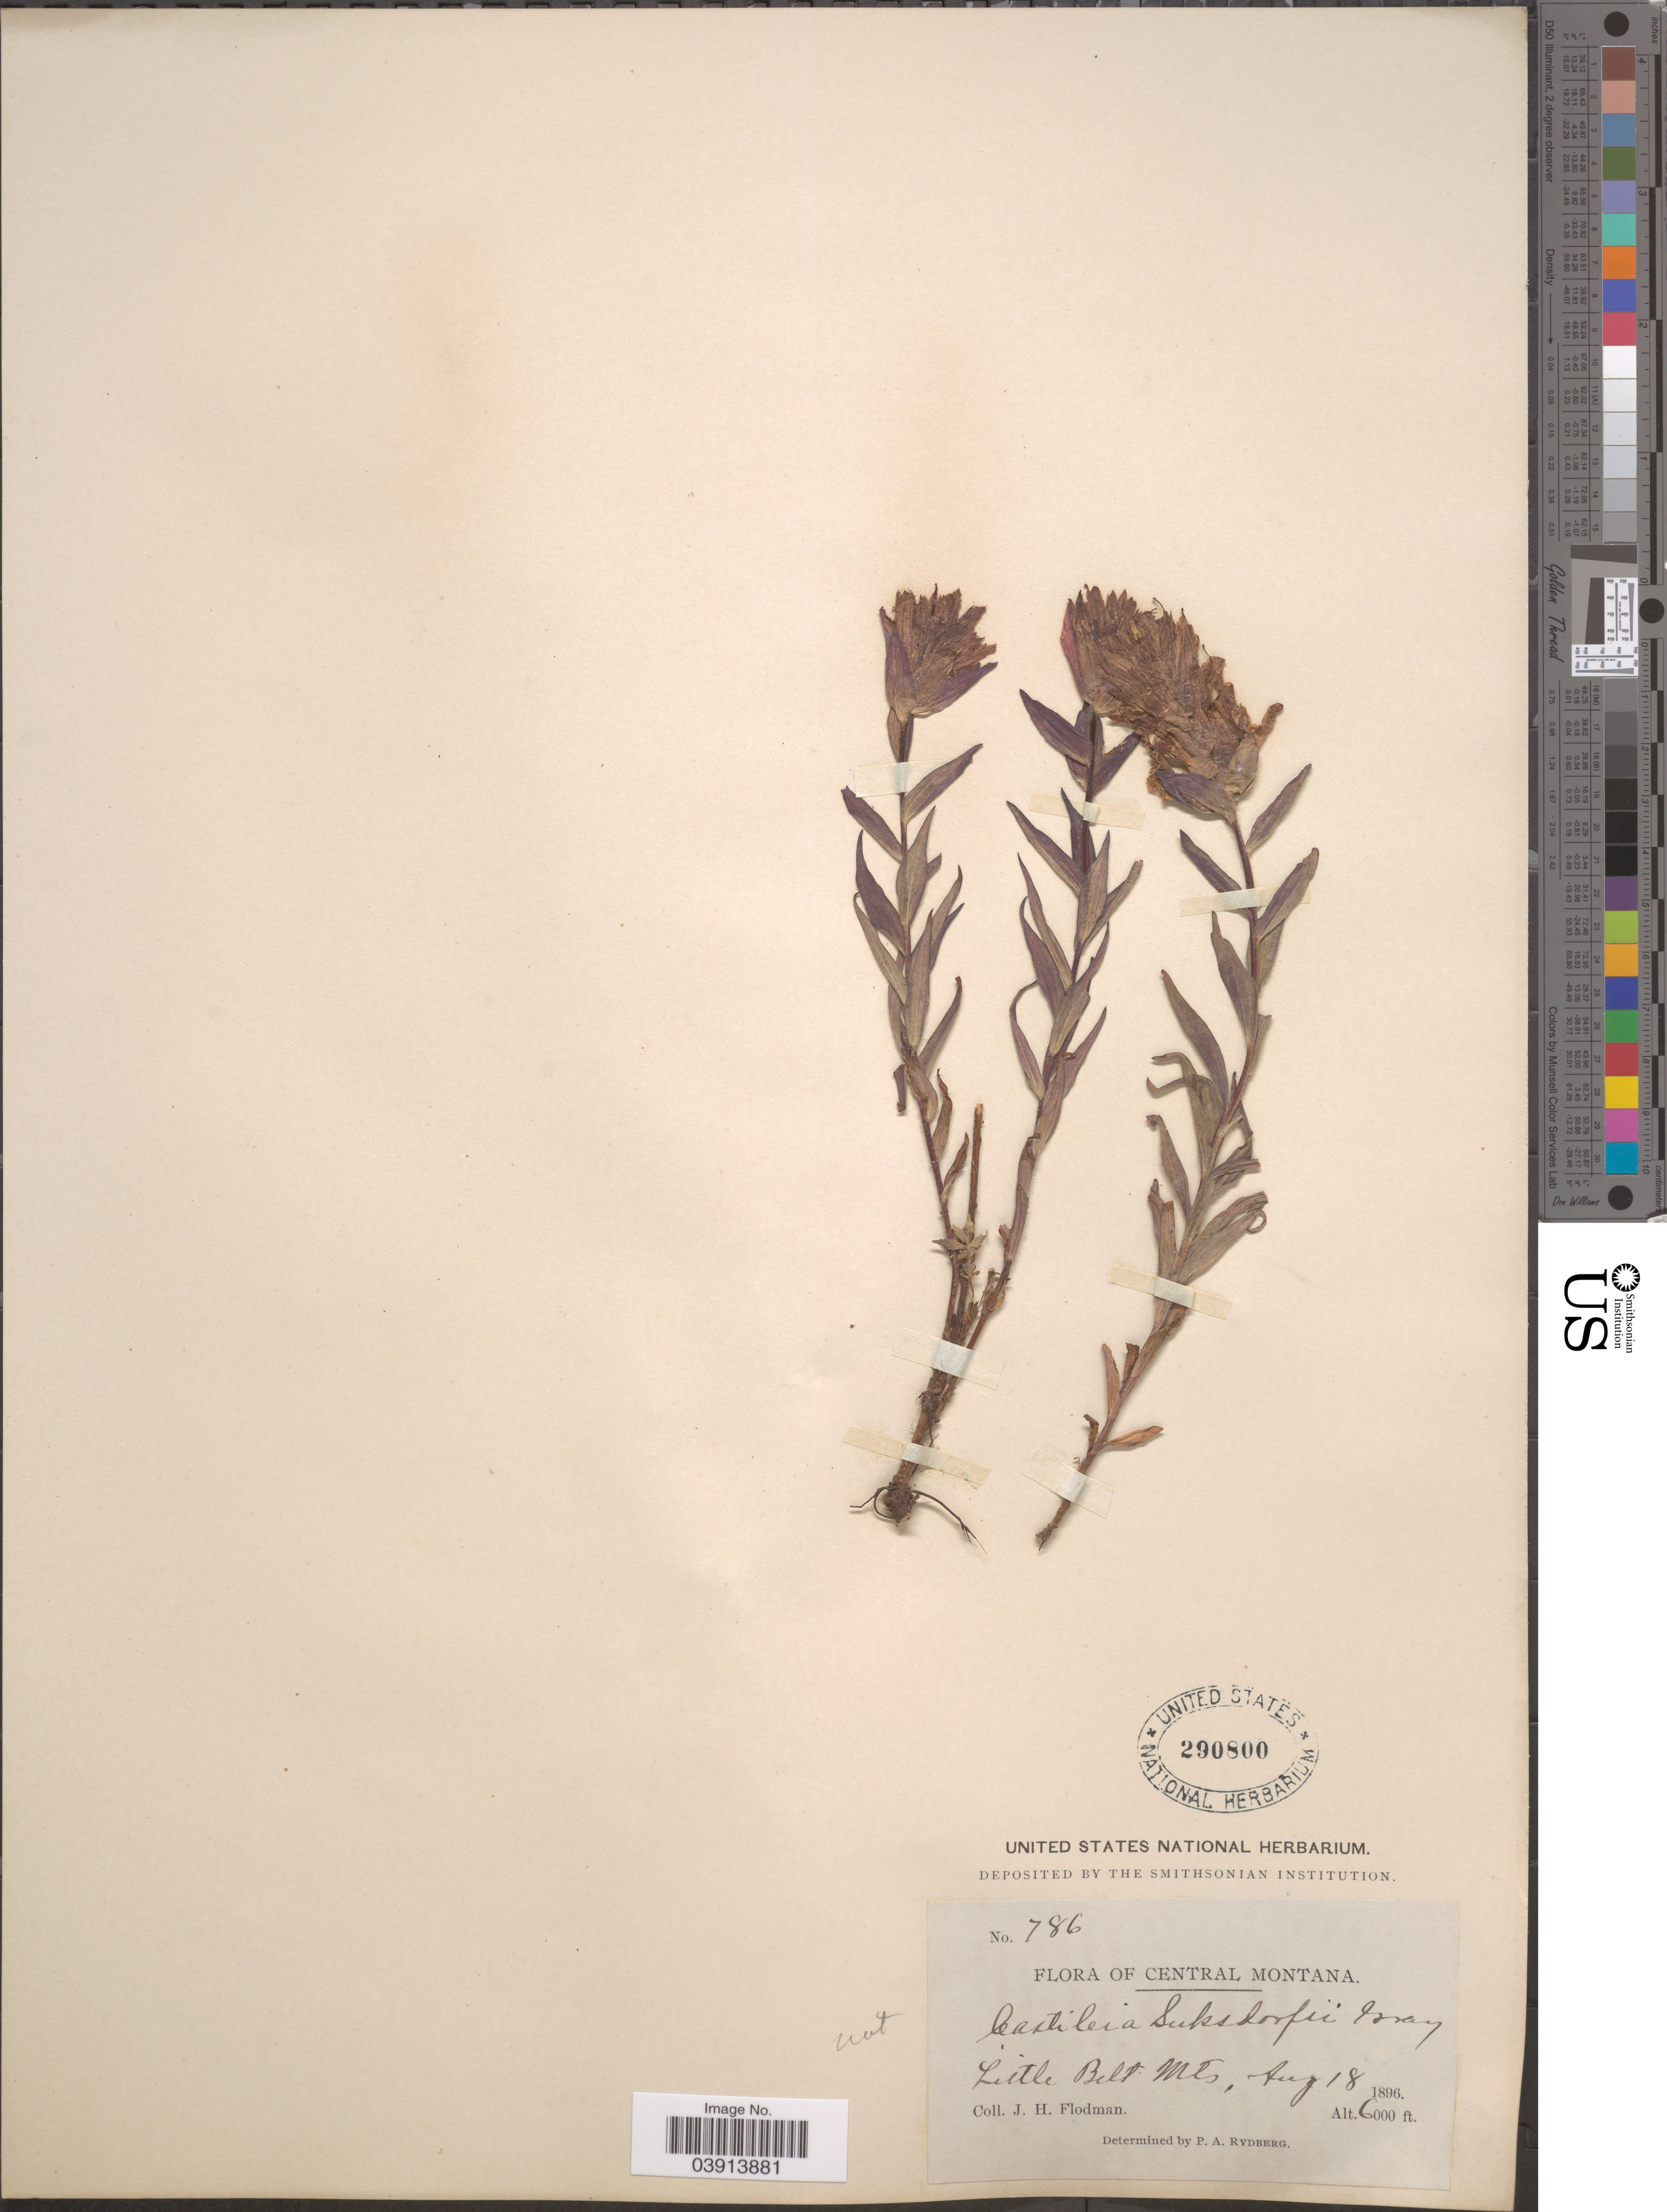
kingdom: Plantae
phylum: Tracheophyta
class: Magnoliopsida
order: Lamiales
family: Orobanchaceae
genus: Castilleja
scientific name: Castilleja rhexiifolia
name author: Rydb.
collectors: J. Flodman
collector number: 786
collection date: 1896-08-18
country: United States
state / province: Montana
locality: Central Montana. Little Belt Mts.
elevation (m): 1829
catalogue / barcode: US 290800